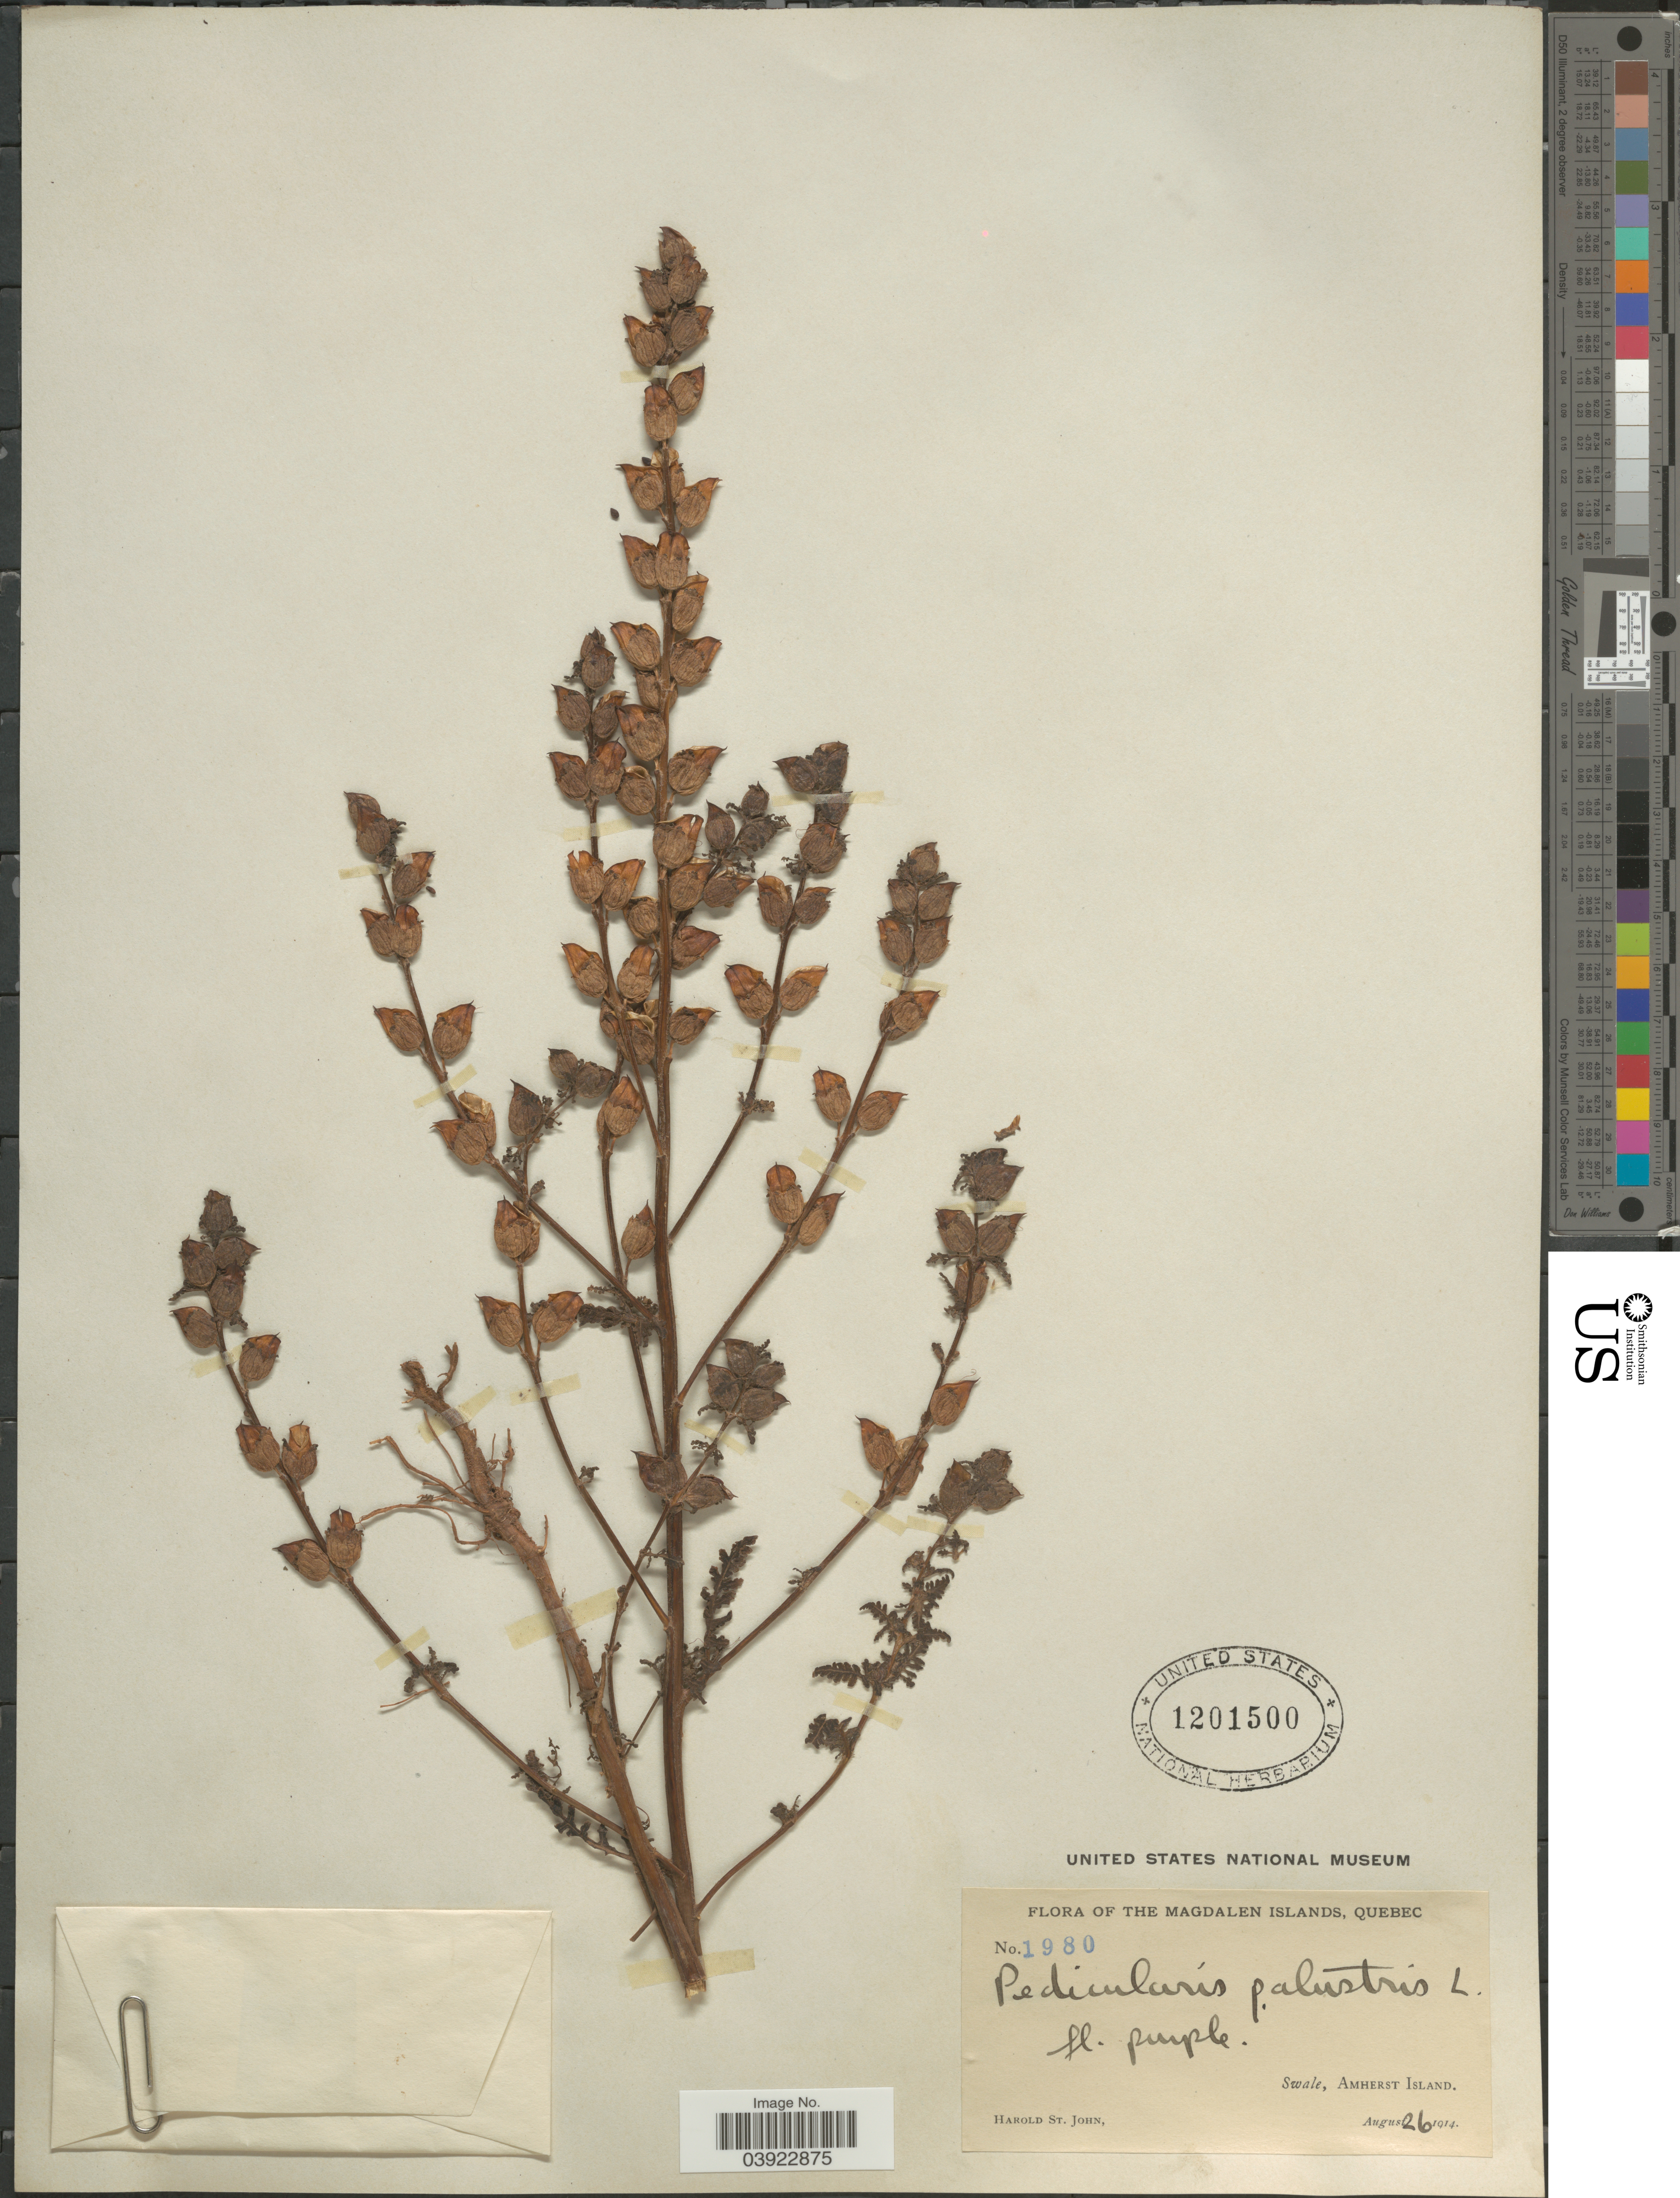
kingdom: Plantae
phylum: Tracheophyta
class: Magnoliopsida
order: Lamiales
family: Orobanchaceae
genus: Pedicularis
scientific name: Pedicularis palustris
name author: L.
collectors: H. St. John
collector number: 1980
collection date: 1914-08-26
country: Canada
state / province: Quebec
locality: The Magdalen Islands. Sawl, Amherst Island.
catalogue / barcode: US 1201500